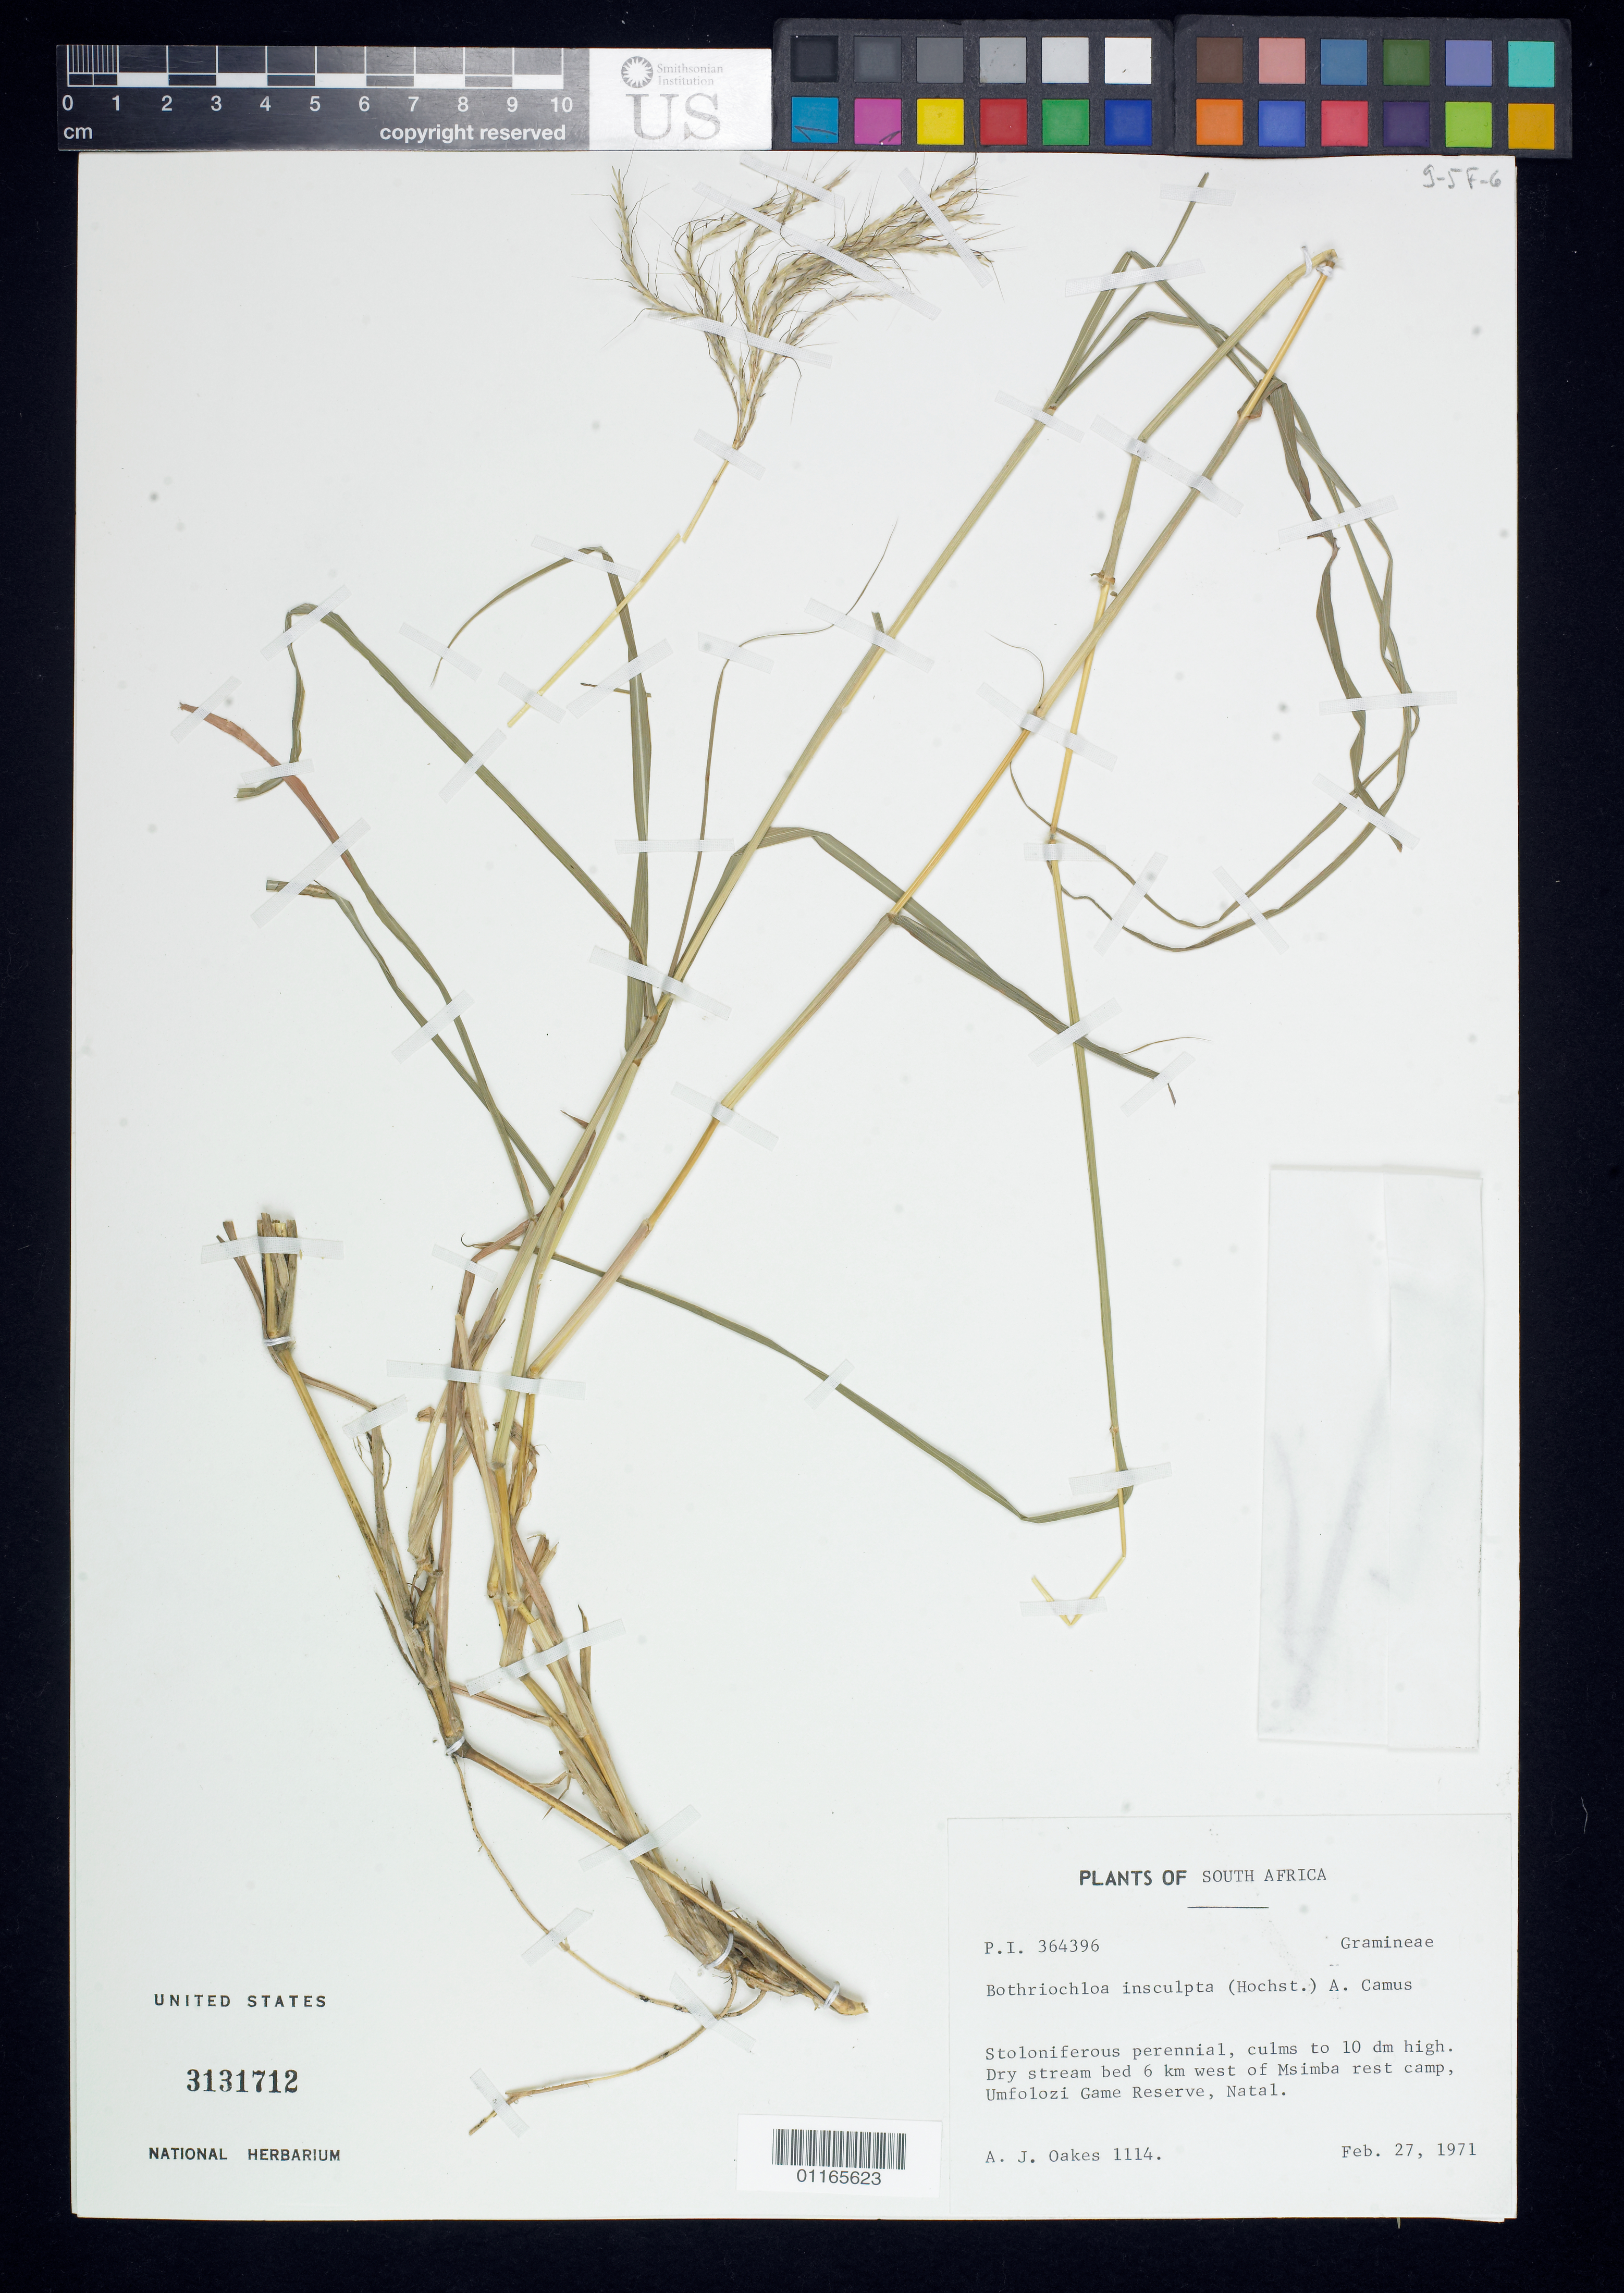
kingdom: Plantae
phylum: Tracheophyta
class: Liliopsida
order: Poales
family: Poaceae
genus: Bothriochloa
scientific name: Bothriochloa insculpta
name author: (Hochst. ex A. Rich.) A. Camus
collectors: A. Oakes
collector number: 1114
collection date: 1971-02-27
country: South Africa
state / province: KwaZulu-Natal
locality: Dry stream bed 6 km west of Msimba rest camp, Umfolozi Game Reserve, Natal.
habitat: Stoloniferous perennial, culms to 10 dm high.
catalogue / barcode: US 3131712